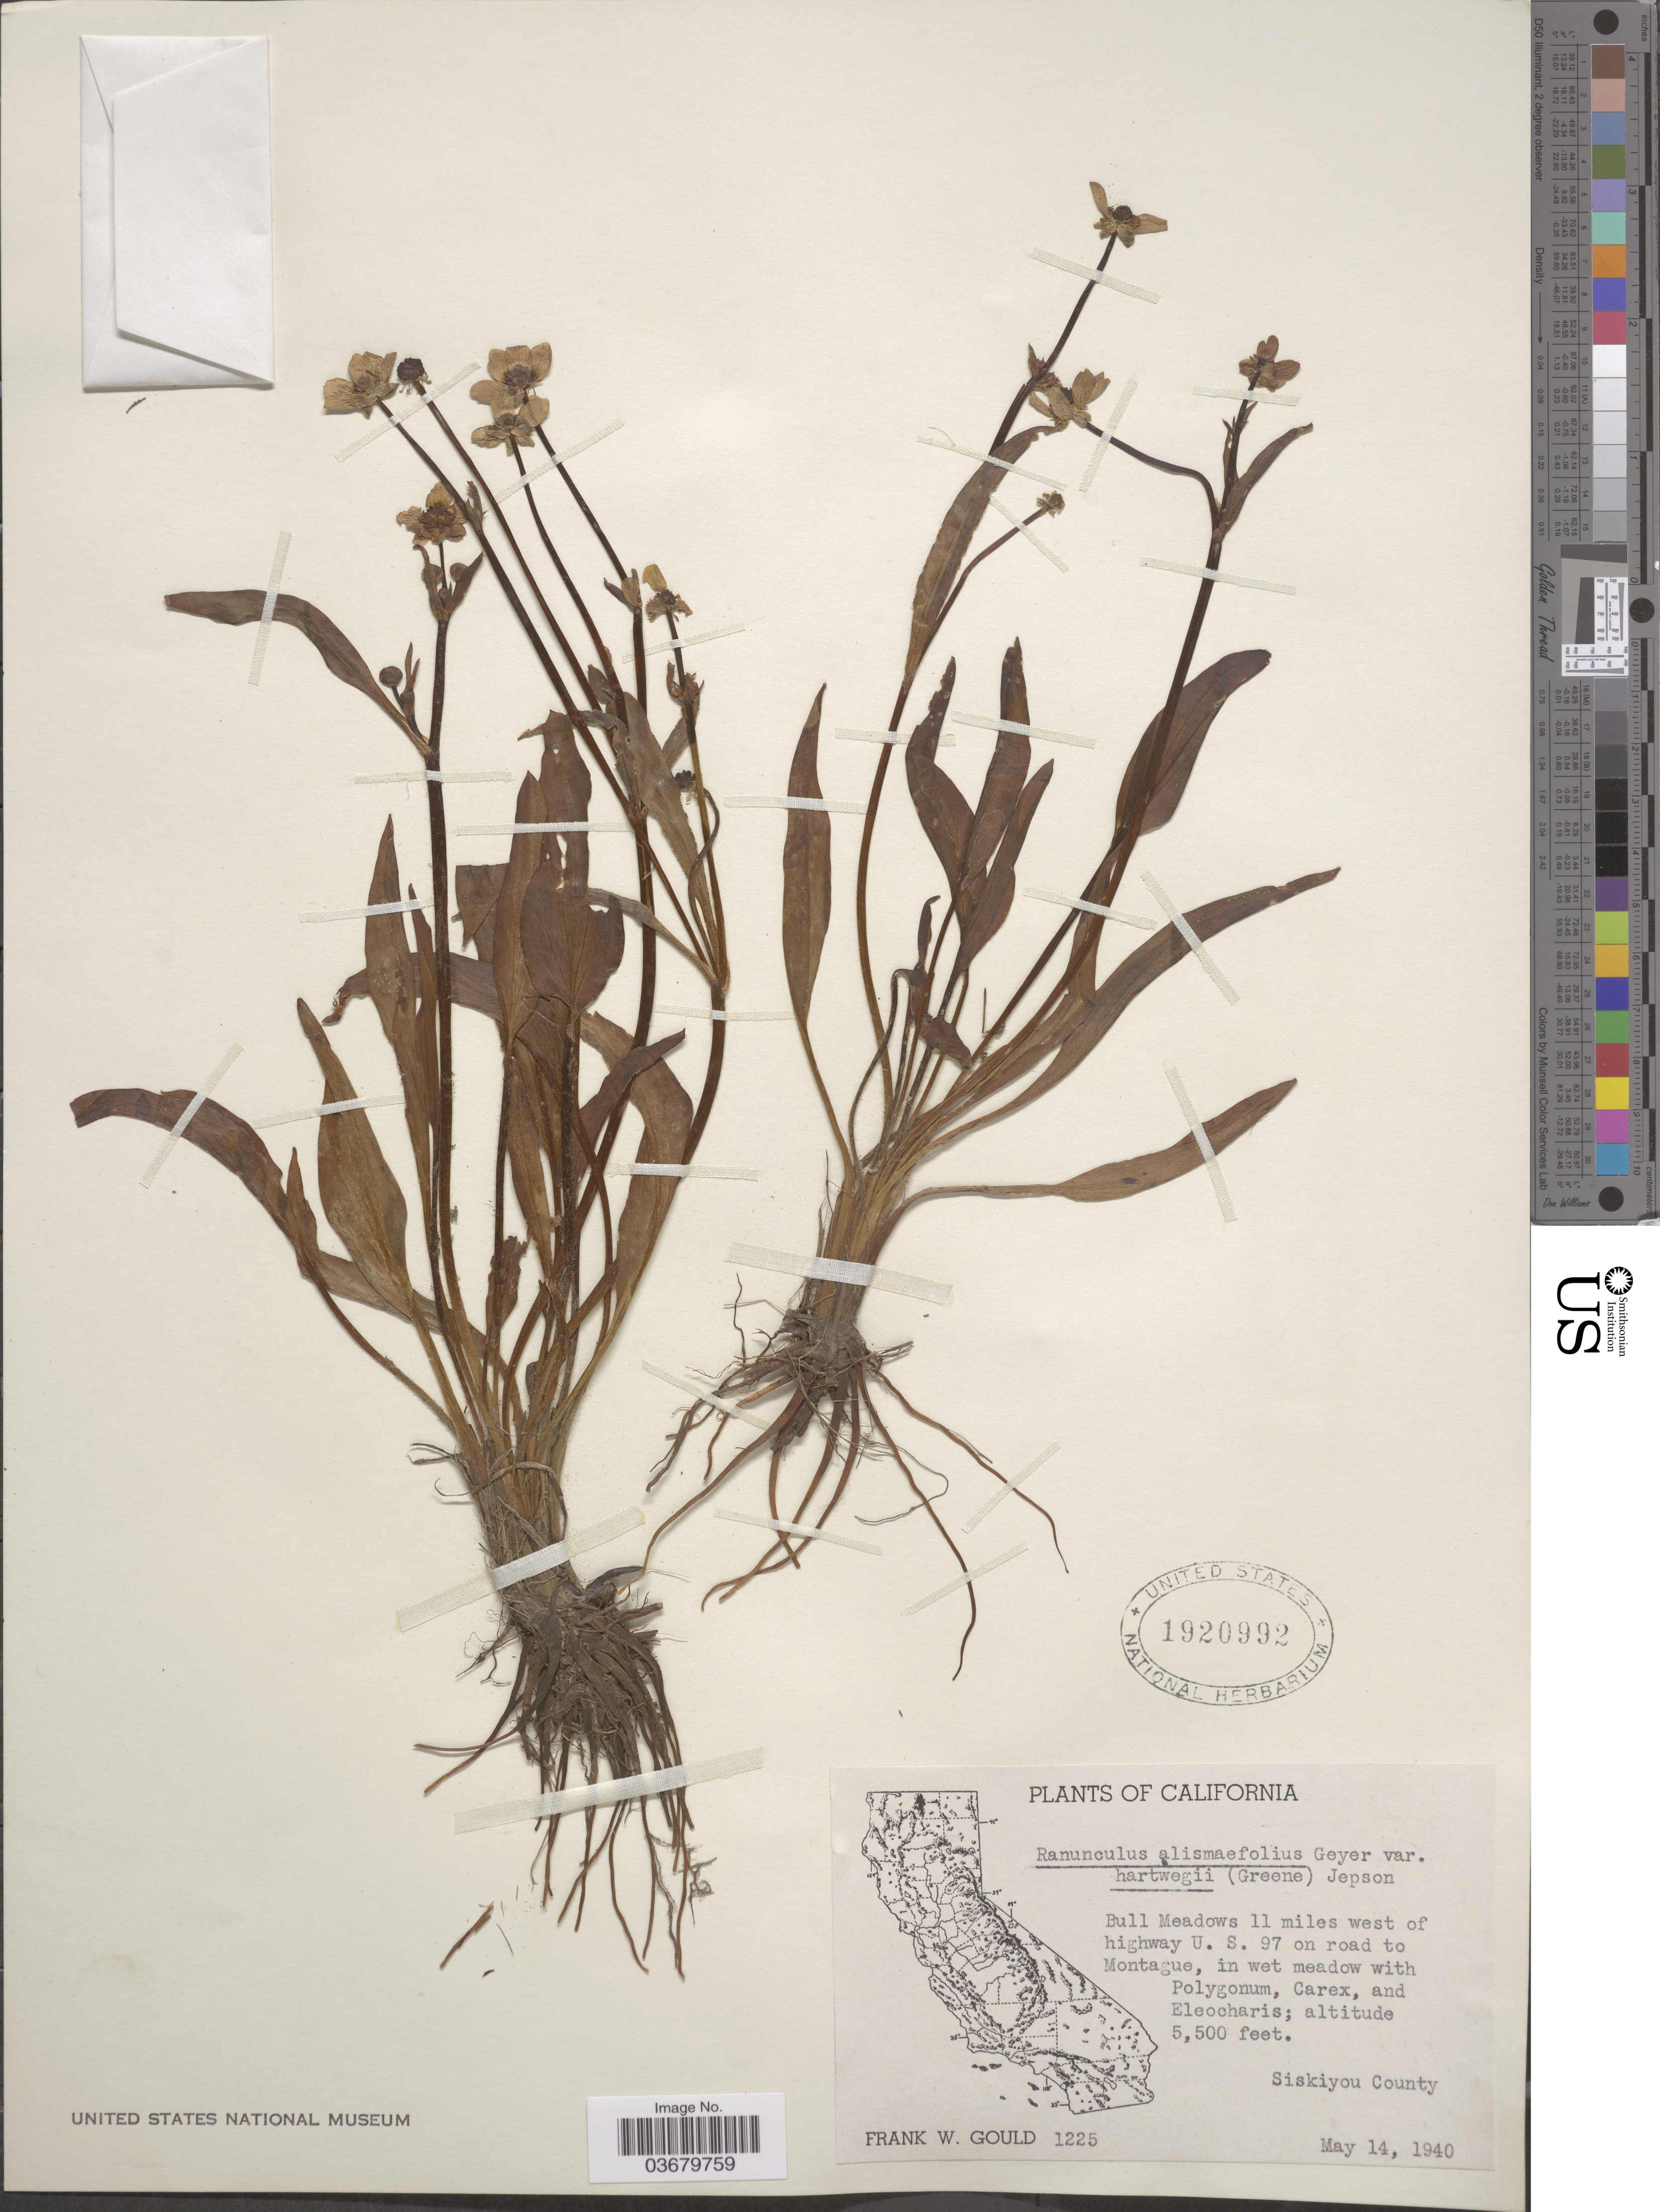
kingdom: Plantae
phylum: Tracheophyta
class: Magnoliopsida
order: Ranunculales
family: Ranunculaceae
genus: Ranunculus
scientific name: Ranunculus alismifolius var. hartwegii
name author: (Greene) Jeps.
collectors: F. W. Gould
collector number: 1225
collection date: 1940-05-14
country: United States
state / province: California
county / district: Siskiyou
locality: Bull Meadows 11 miles west of highway U. S. 97 on road to Montague. Siskiyou County.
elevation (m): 1676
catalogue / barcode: US 1920992